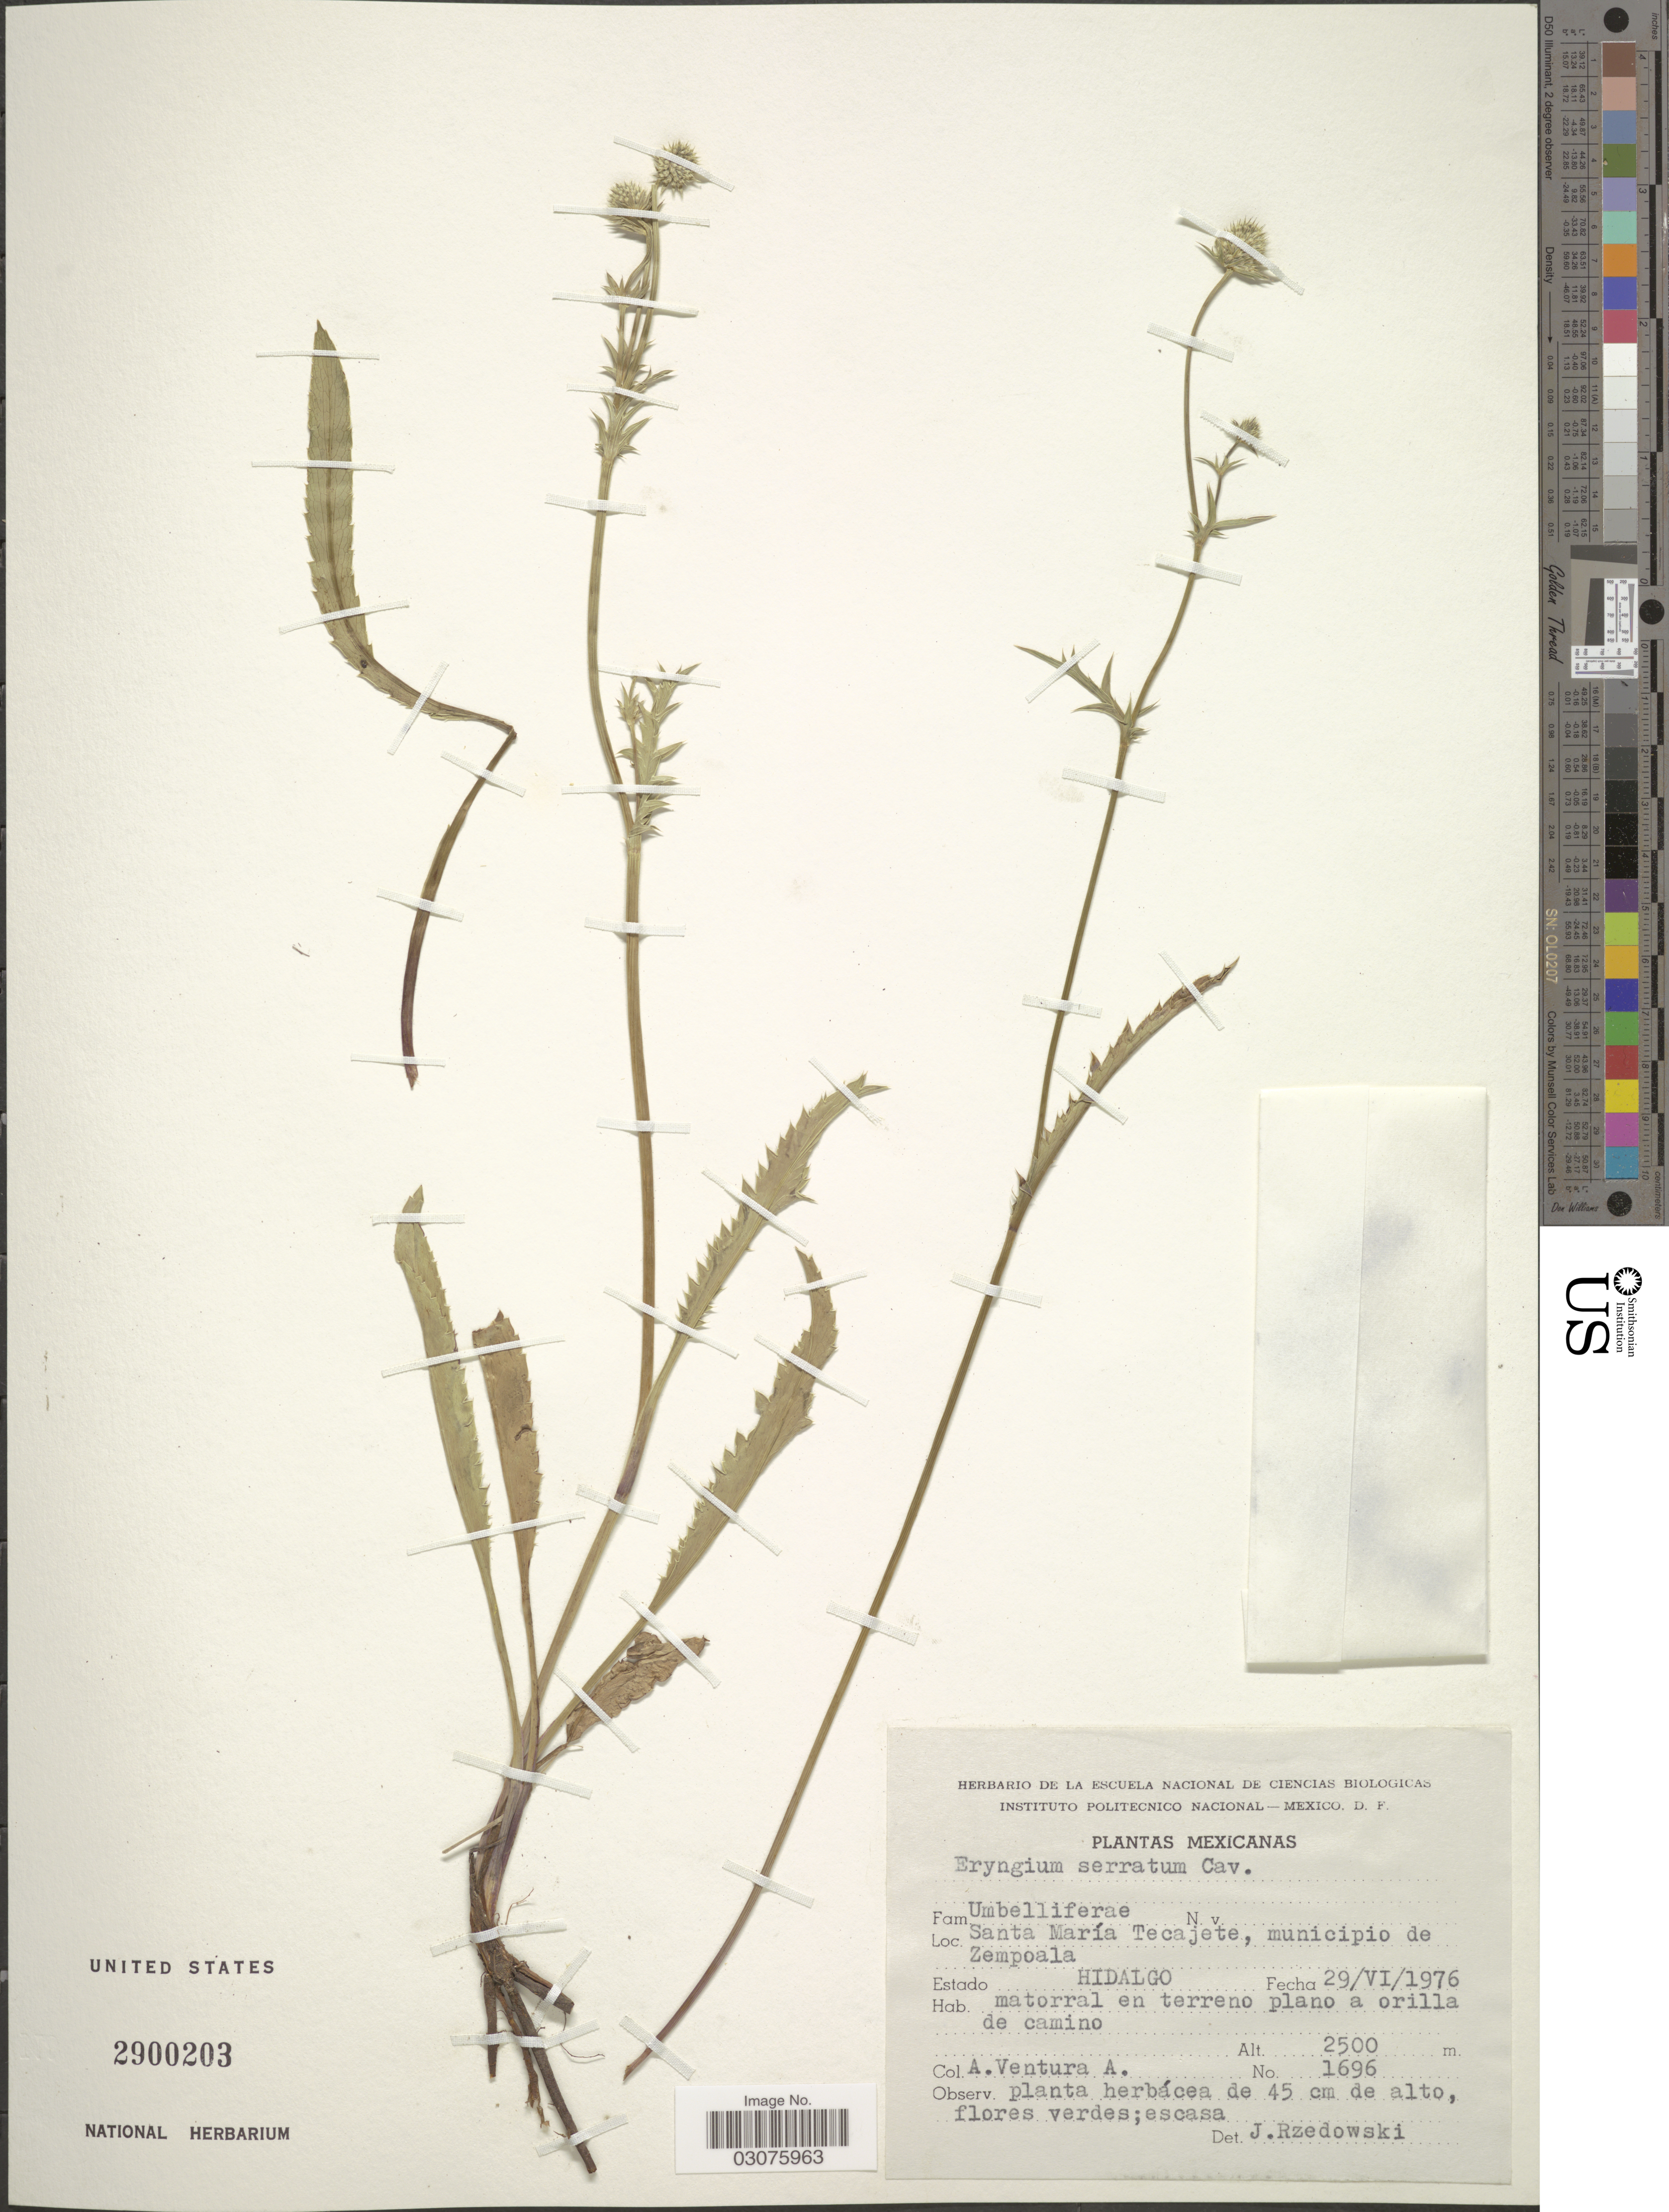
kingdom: Plantae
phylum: Tracheophyta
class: Magnoliopsida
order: Apiales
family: Apiaceae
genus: Eryngium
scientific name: Eryngium serratum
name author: Cav.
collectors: A. Ventura A.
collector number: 1696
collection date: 1976-06-29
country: Mexico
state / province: Hidalgo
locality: Santa María Tecajete, municipio de Zempoala. Estado Hidalgo.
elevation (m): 2500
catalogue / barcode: US 2900203